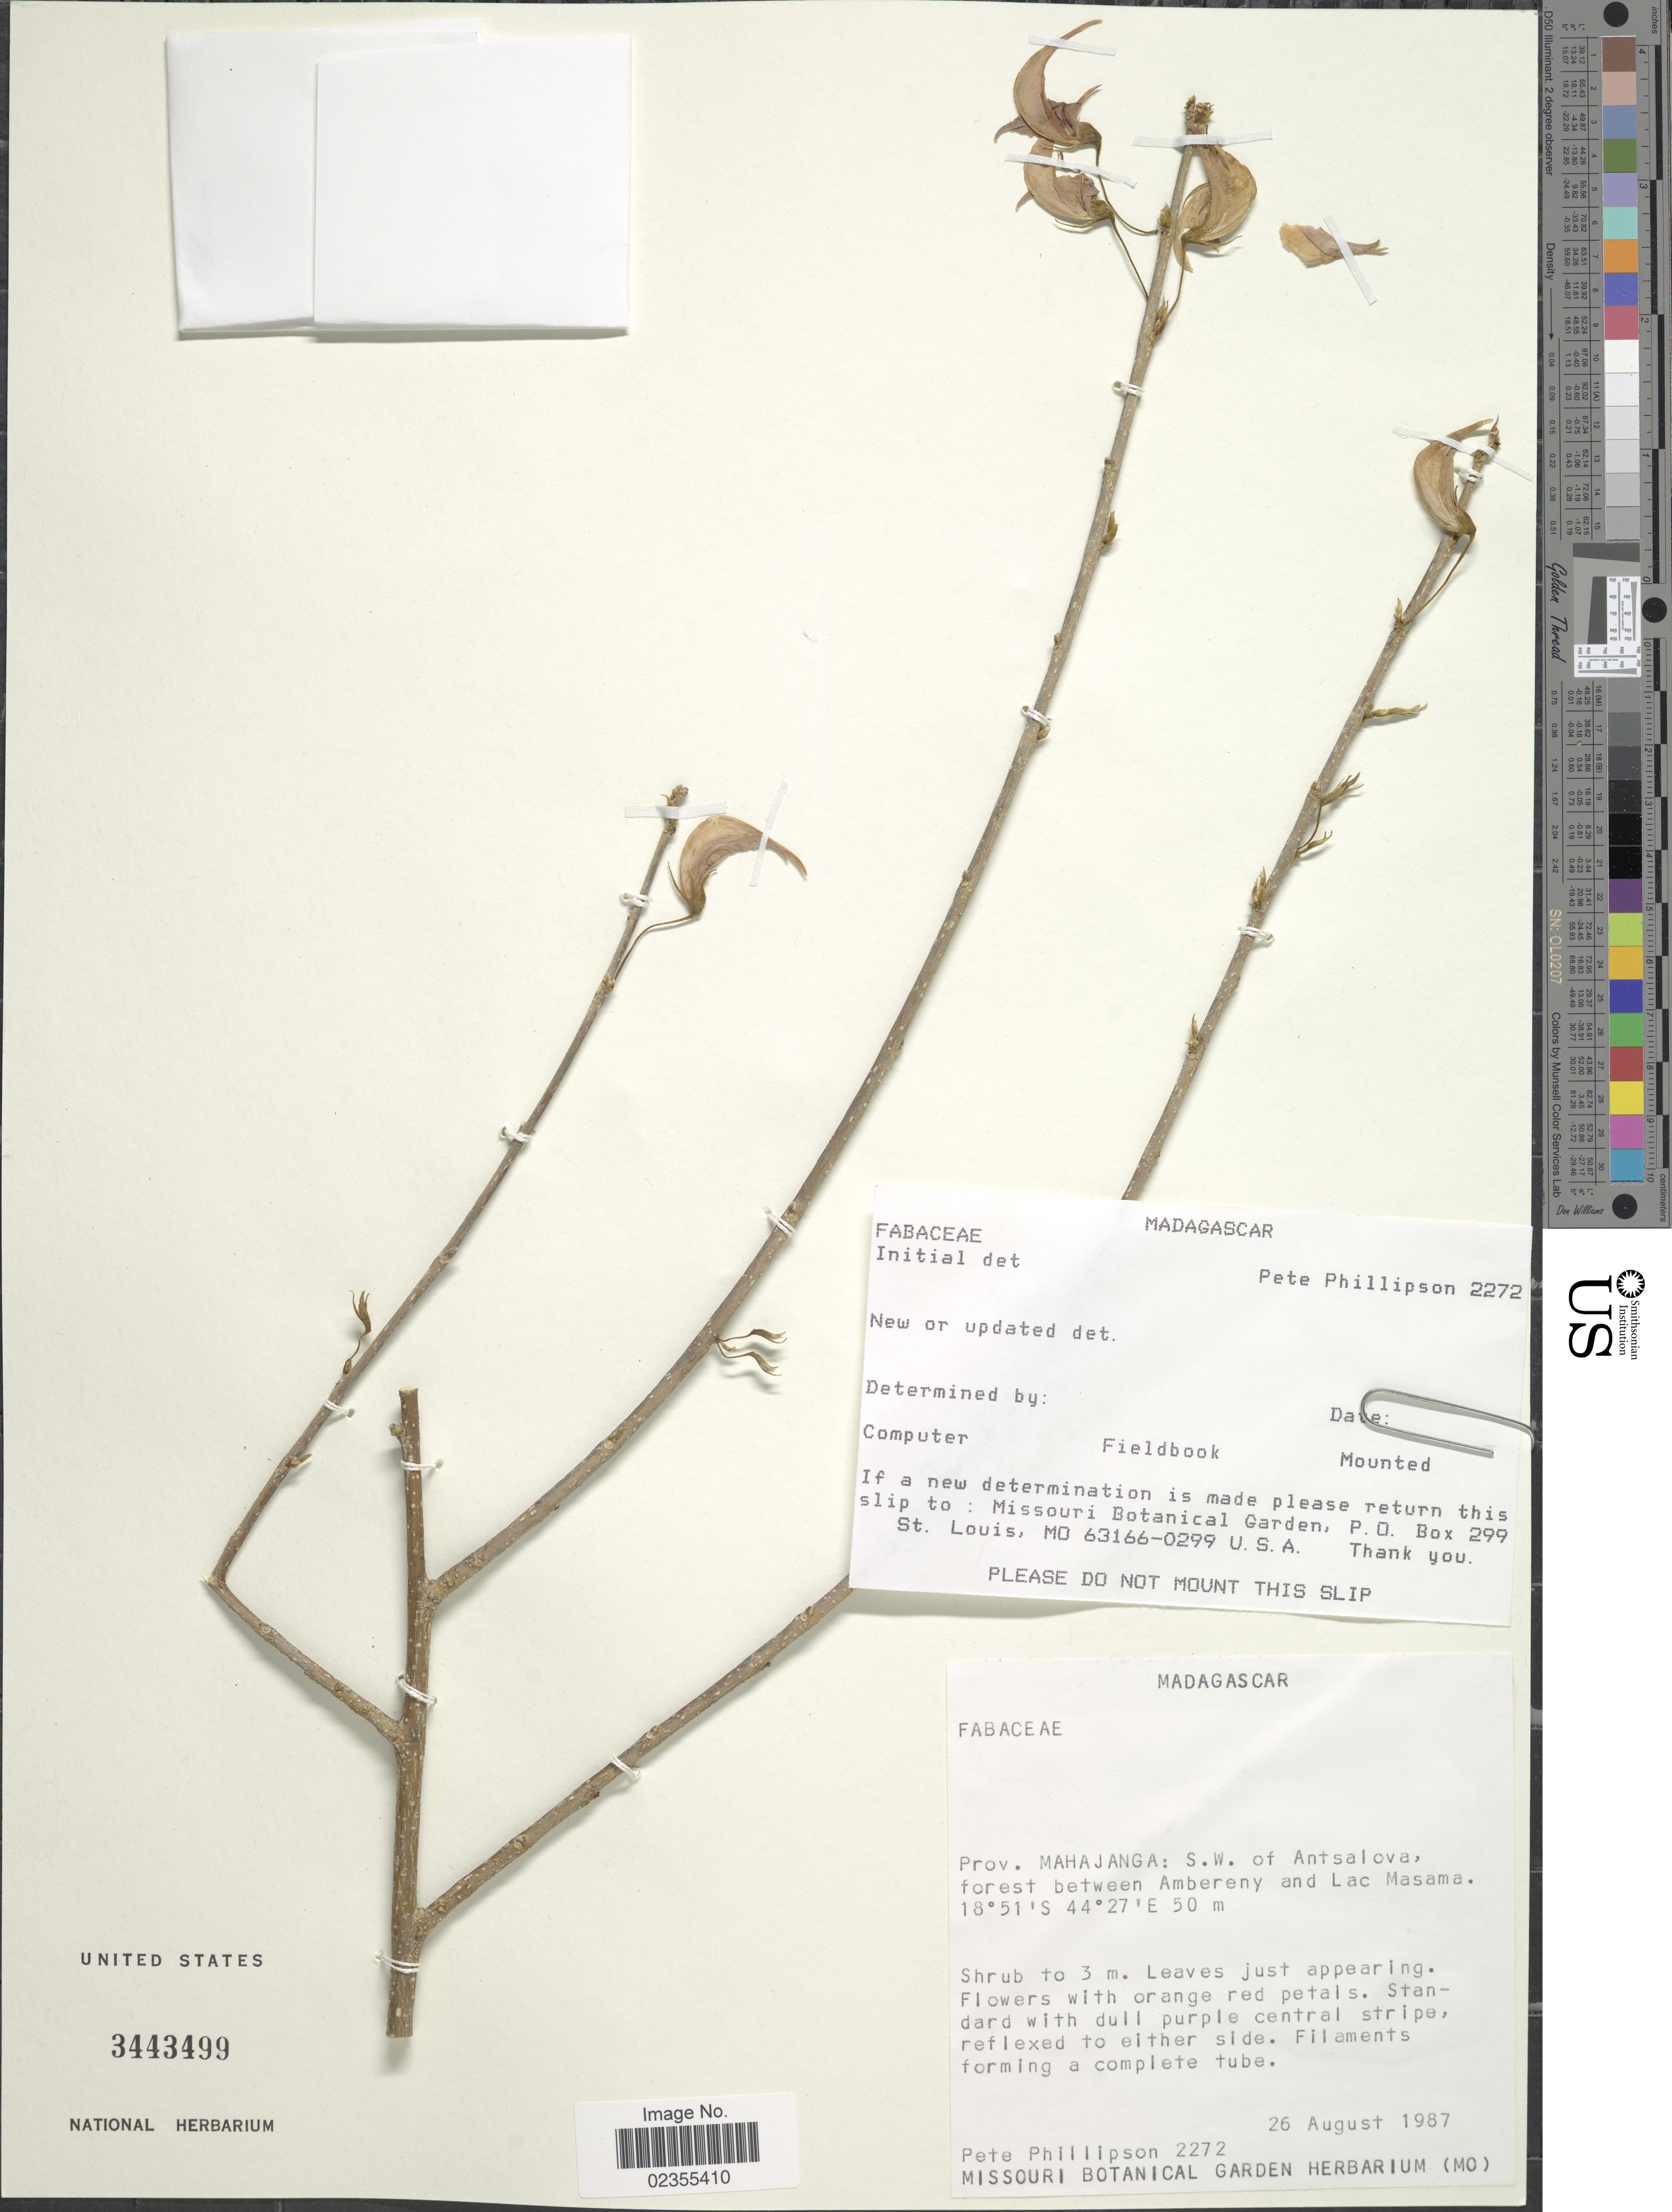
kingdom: Plantae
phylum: Tracheophyta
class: Magnoliopsida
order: Fabales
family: Fabaceae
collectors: P. B. Phillipson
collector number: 2272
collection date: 1987-08-26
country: Madagascar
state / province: Melaky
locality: S.W. of Antsalova, forest between Ambereny and Lac Masama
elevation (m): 50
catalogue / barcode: US 3443499